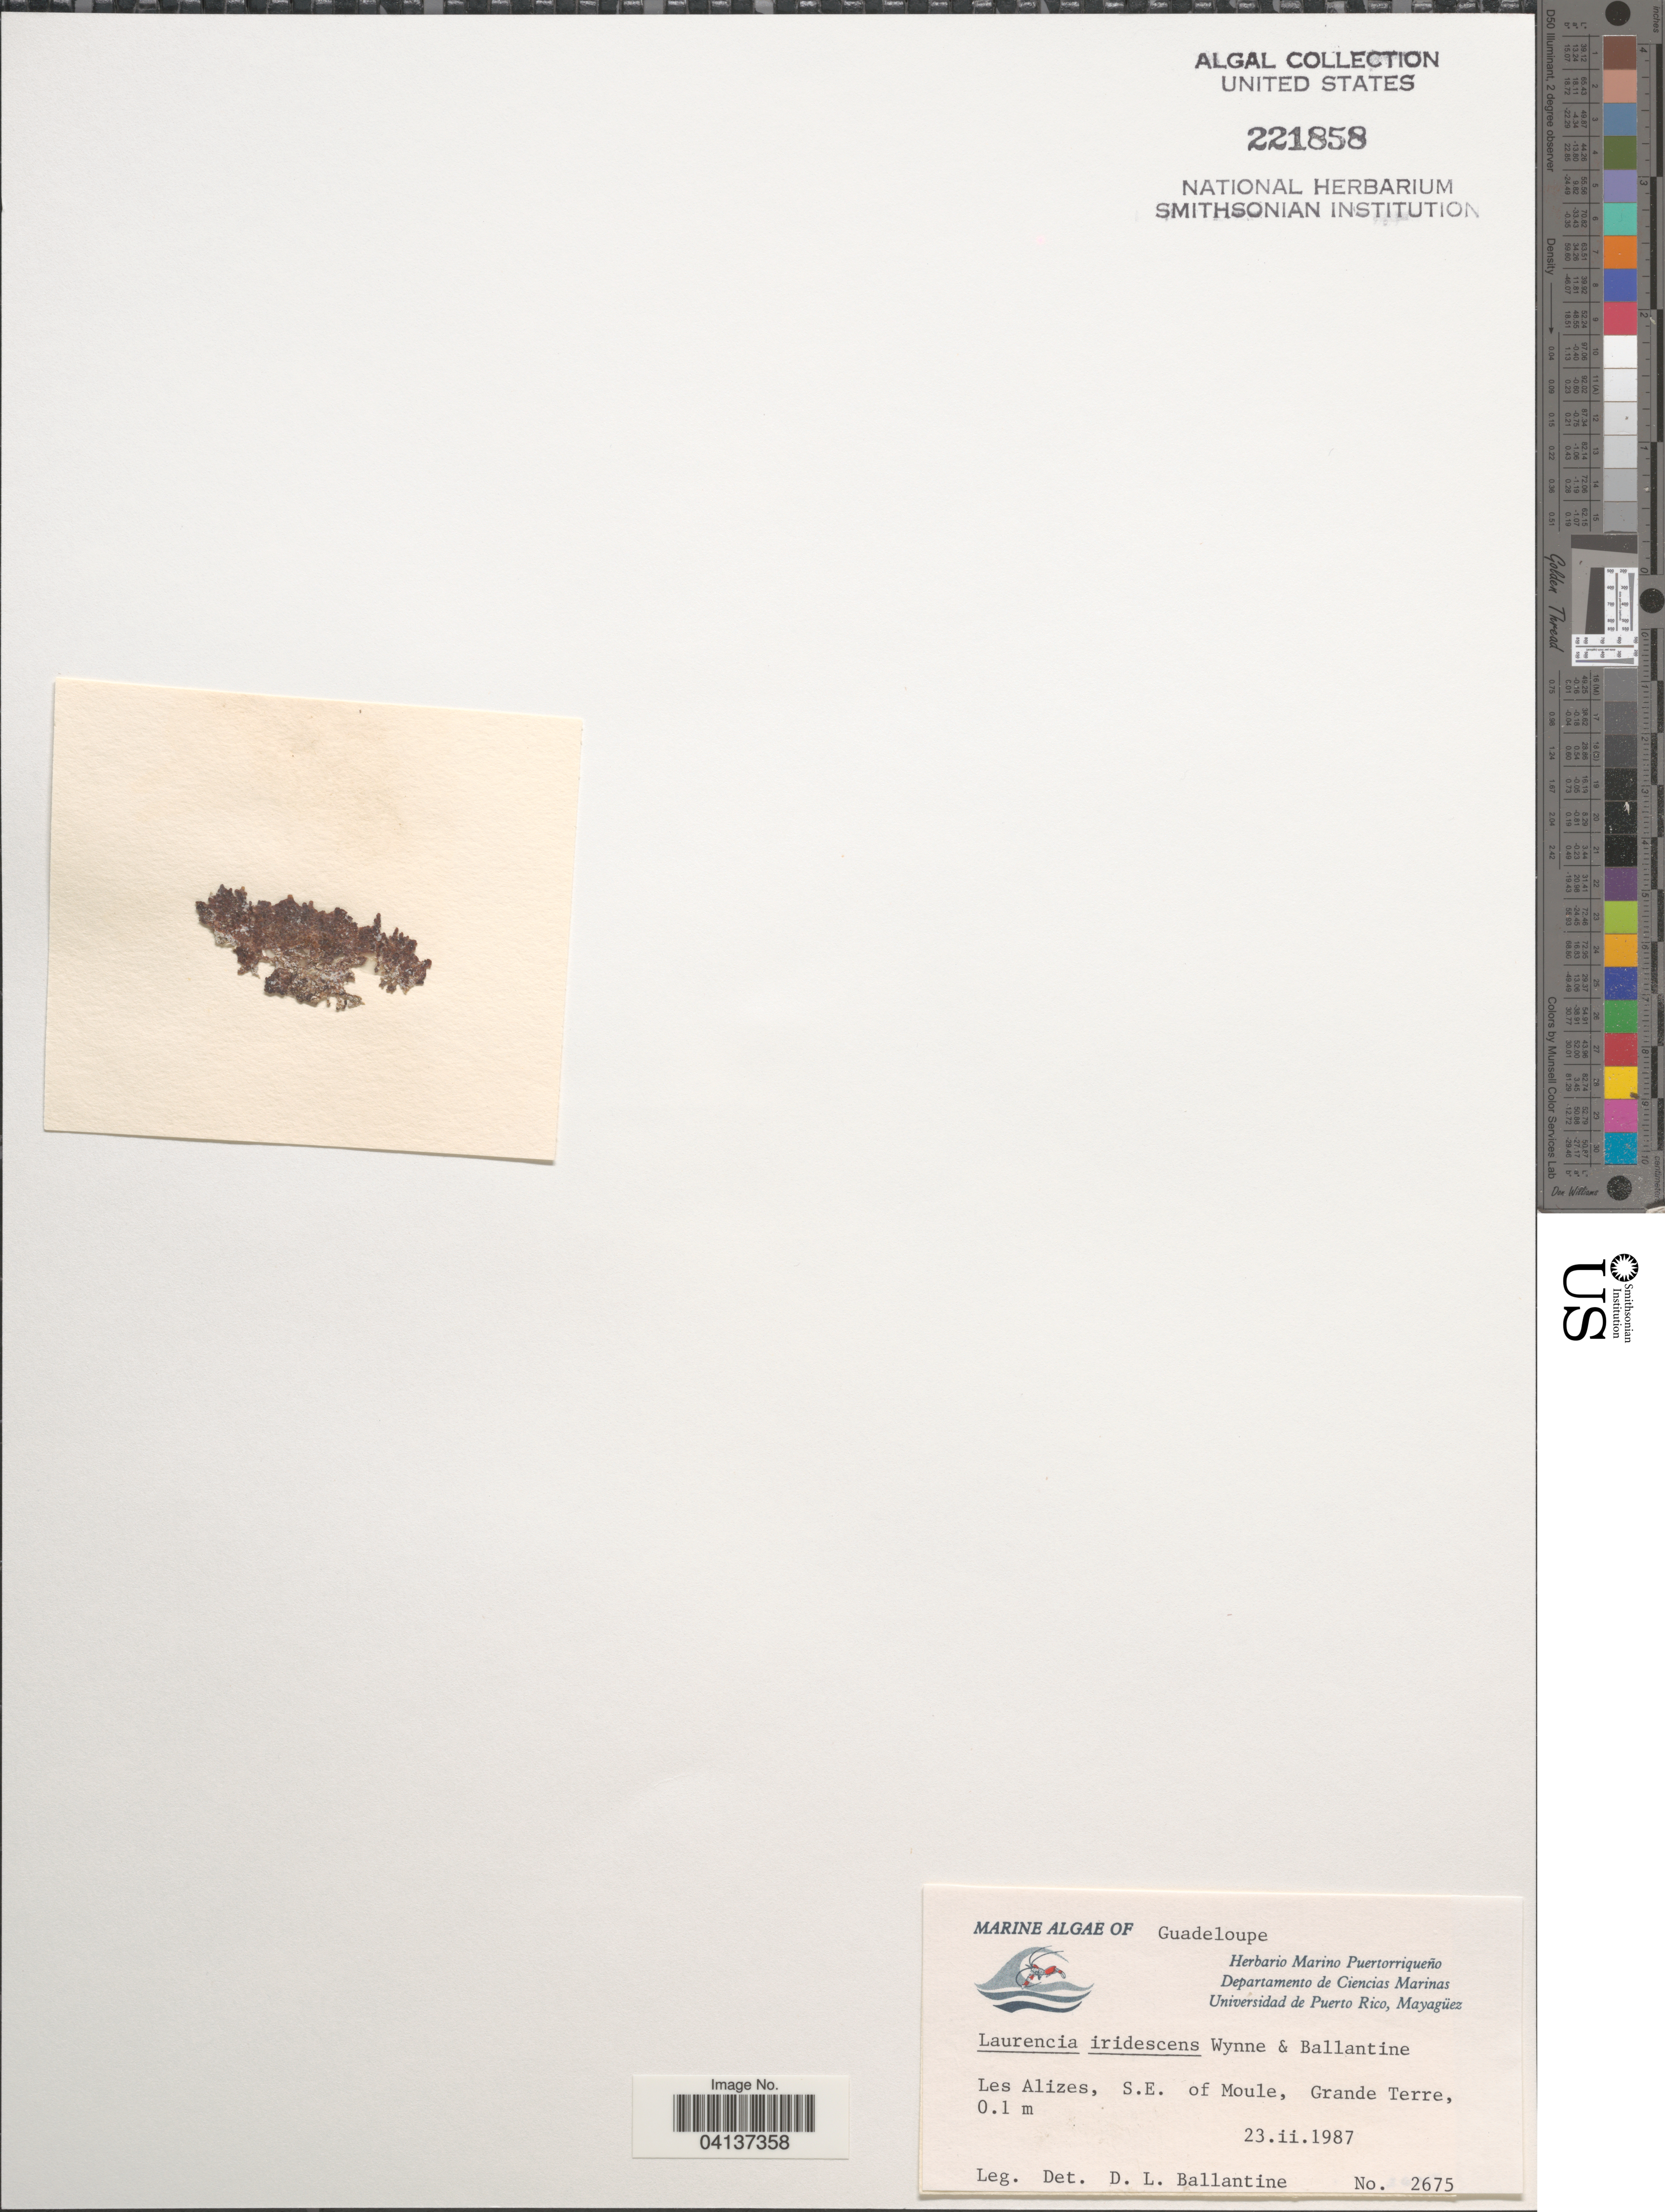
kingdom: Plantae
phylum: Rhodophyta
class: Florideophyceae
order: Ceramiales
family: Rhodomelaceae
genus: Yuzurua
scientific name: Yuzurua iridescens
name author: (M.J. Wynne & D.L.Ballantine) Sentíes & M.J. Wynne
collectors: D.L. Ballantine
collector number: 2675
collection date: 1987-02-23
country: Guadeloupe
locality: Les Alizes, S.E. of Moule, Grande Terre.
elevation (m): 0.1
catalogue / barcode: US 221858